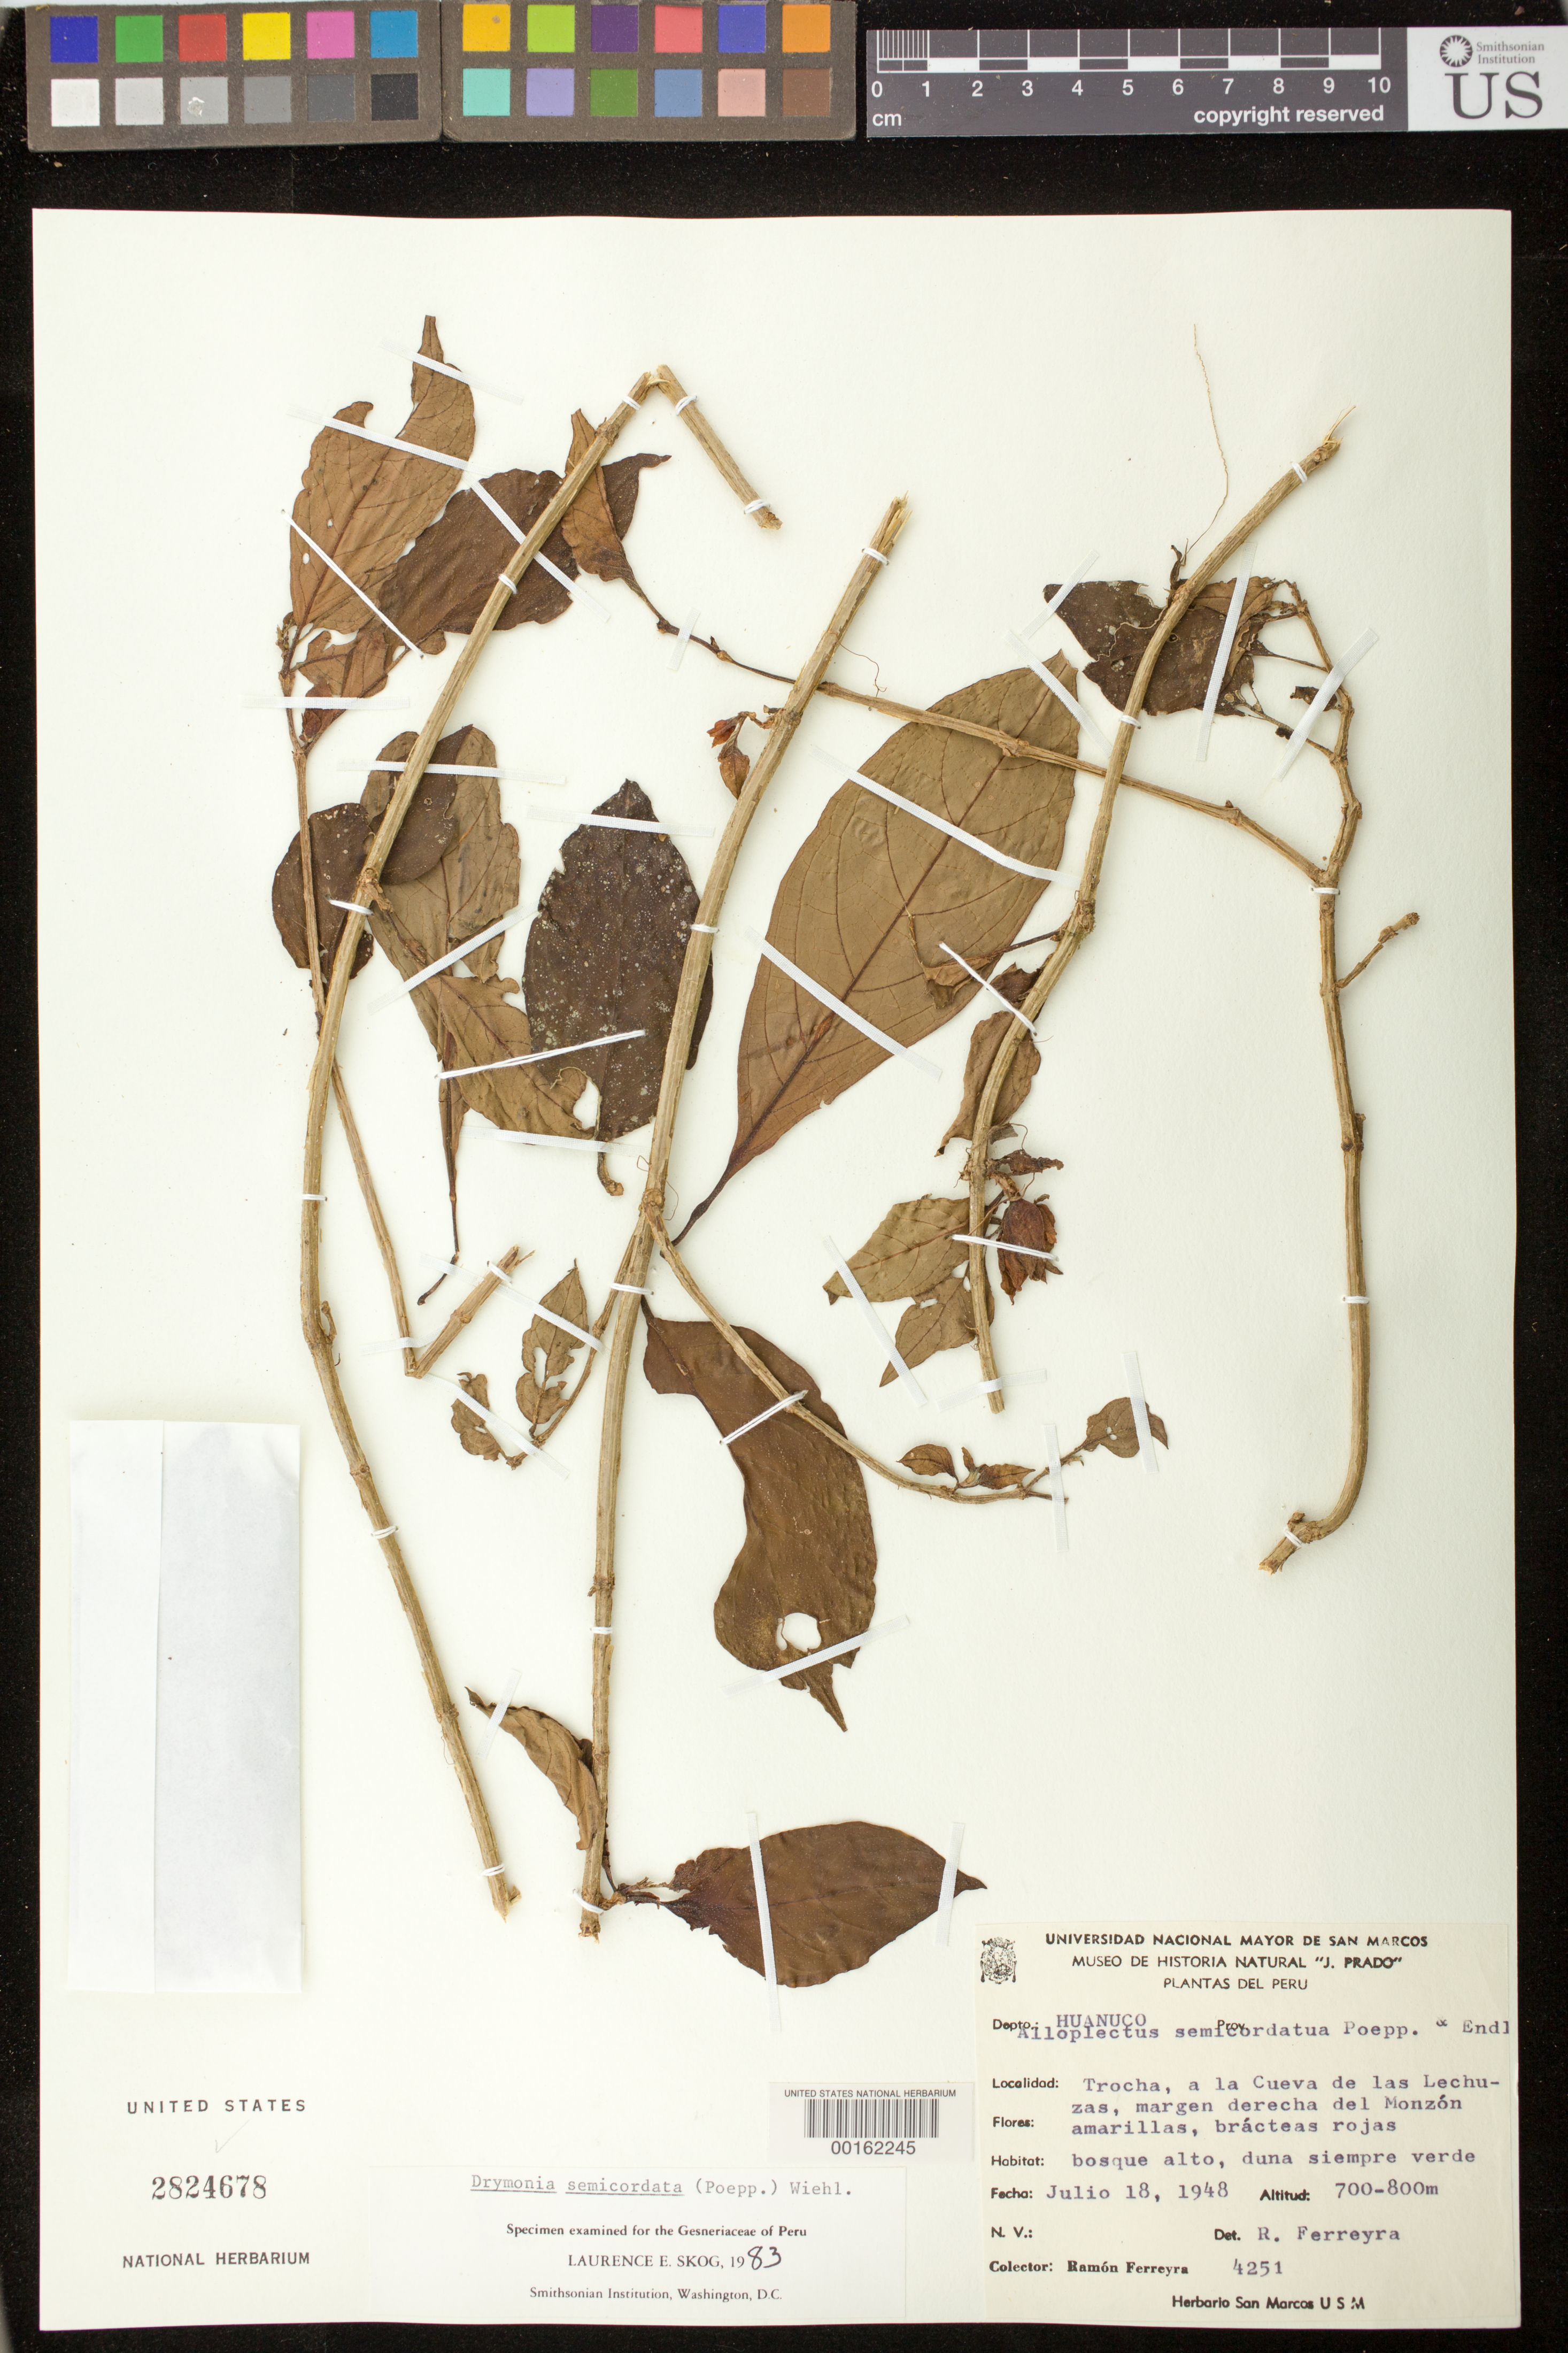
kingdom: Plantae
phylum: Tracheophyta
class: Magnoliopsida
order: Lamiales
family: Gesneriaceae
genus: Drymonia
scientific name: Drymonia semicordata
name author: (Poepp.) Wiehler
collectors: R. A. Ferreyra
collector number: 4251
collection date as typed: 18 Jul 1948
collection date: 1948-07-18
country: Peru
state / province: Huánuco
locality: Trail, to the Cueva de las Lechuzas, right hand bank of Monzon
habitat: Tall forest, ever green dune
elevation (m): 700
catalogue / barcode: US 2824678